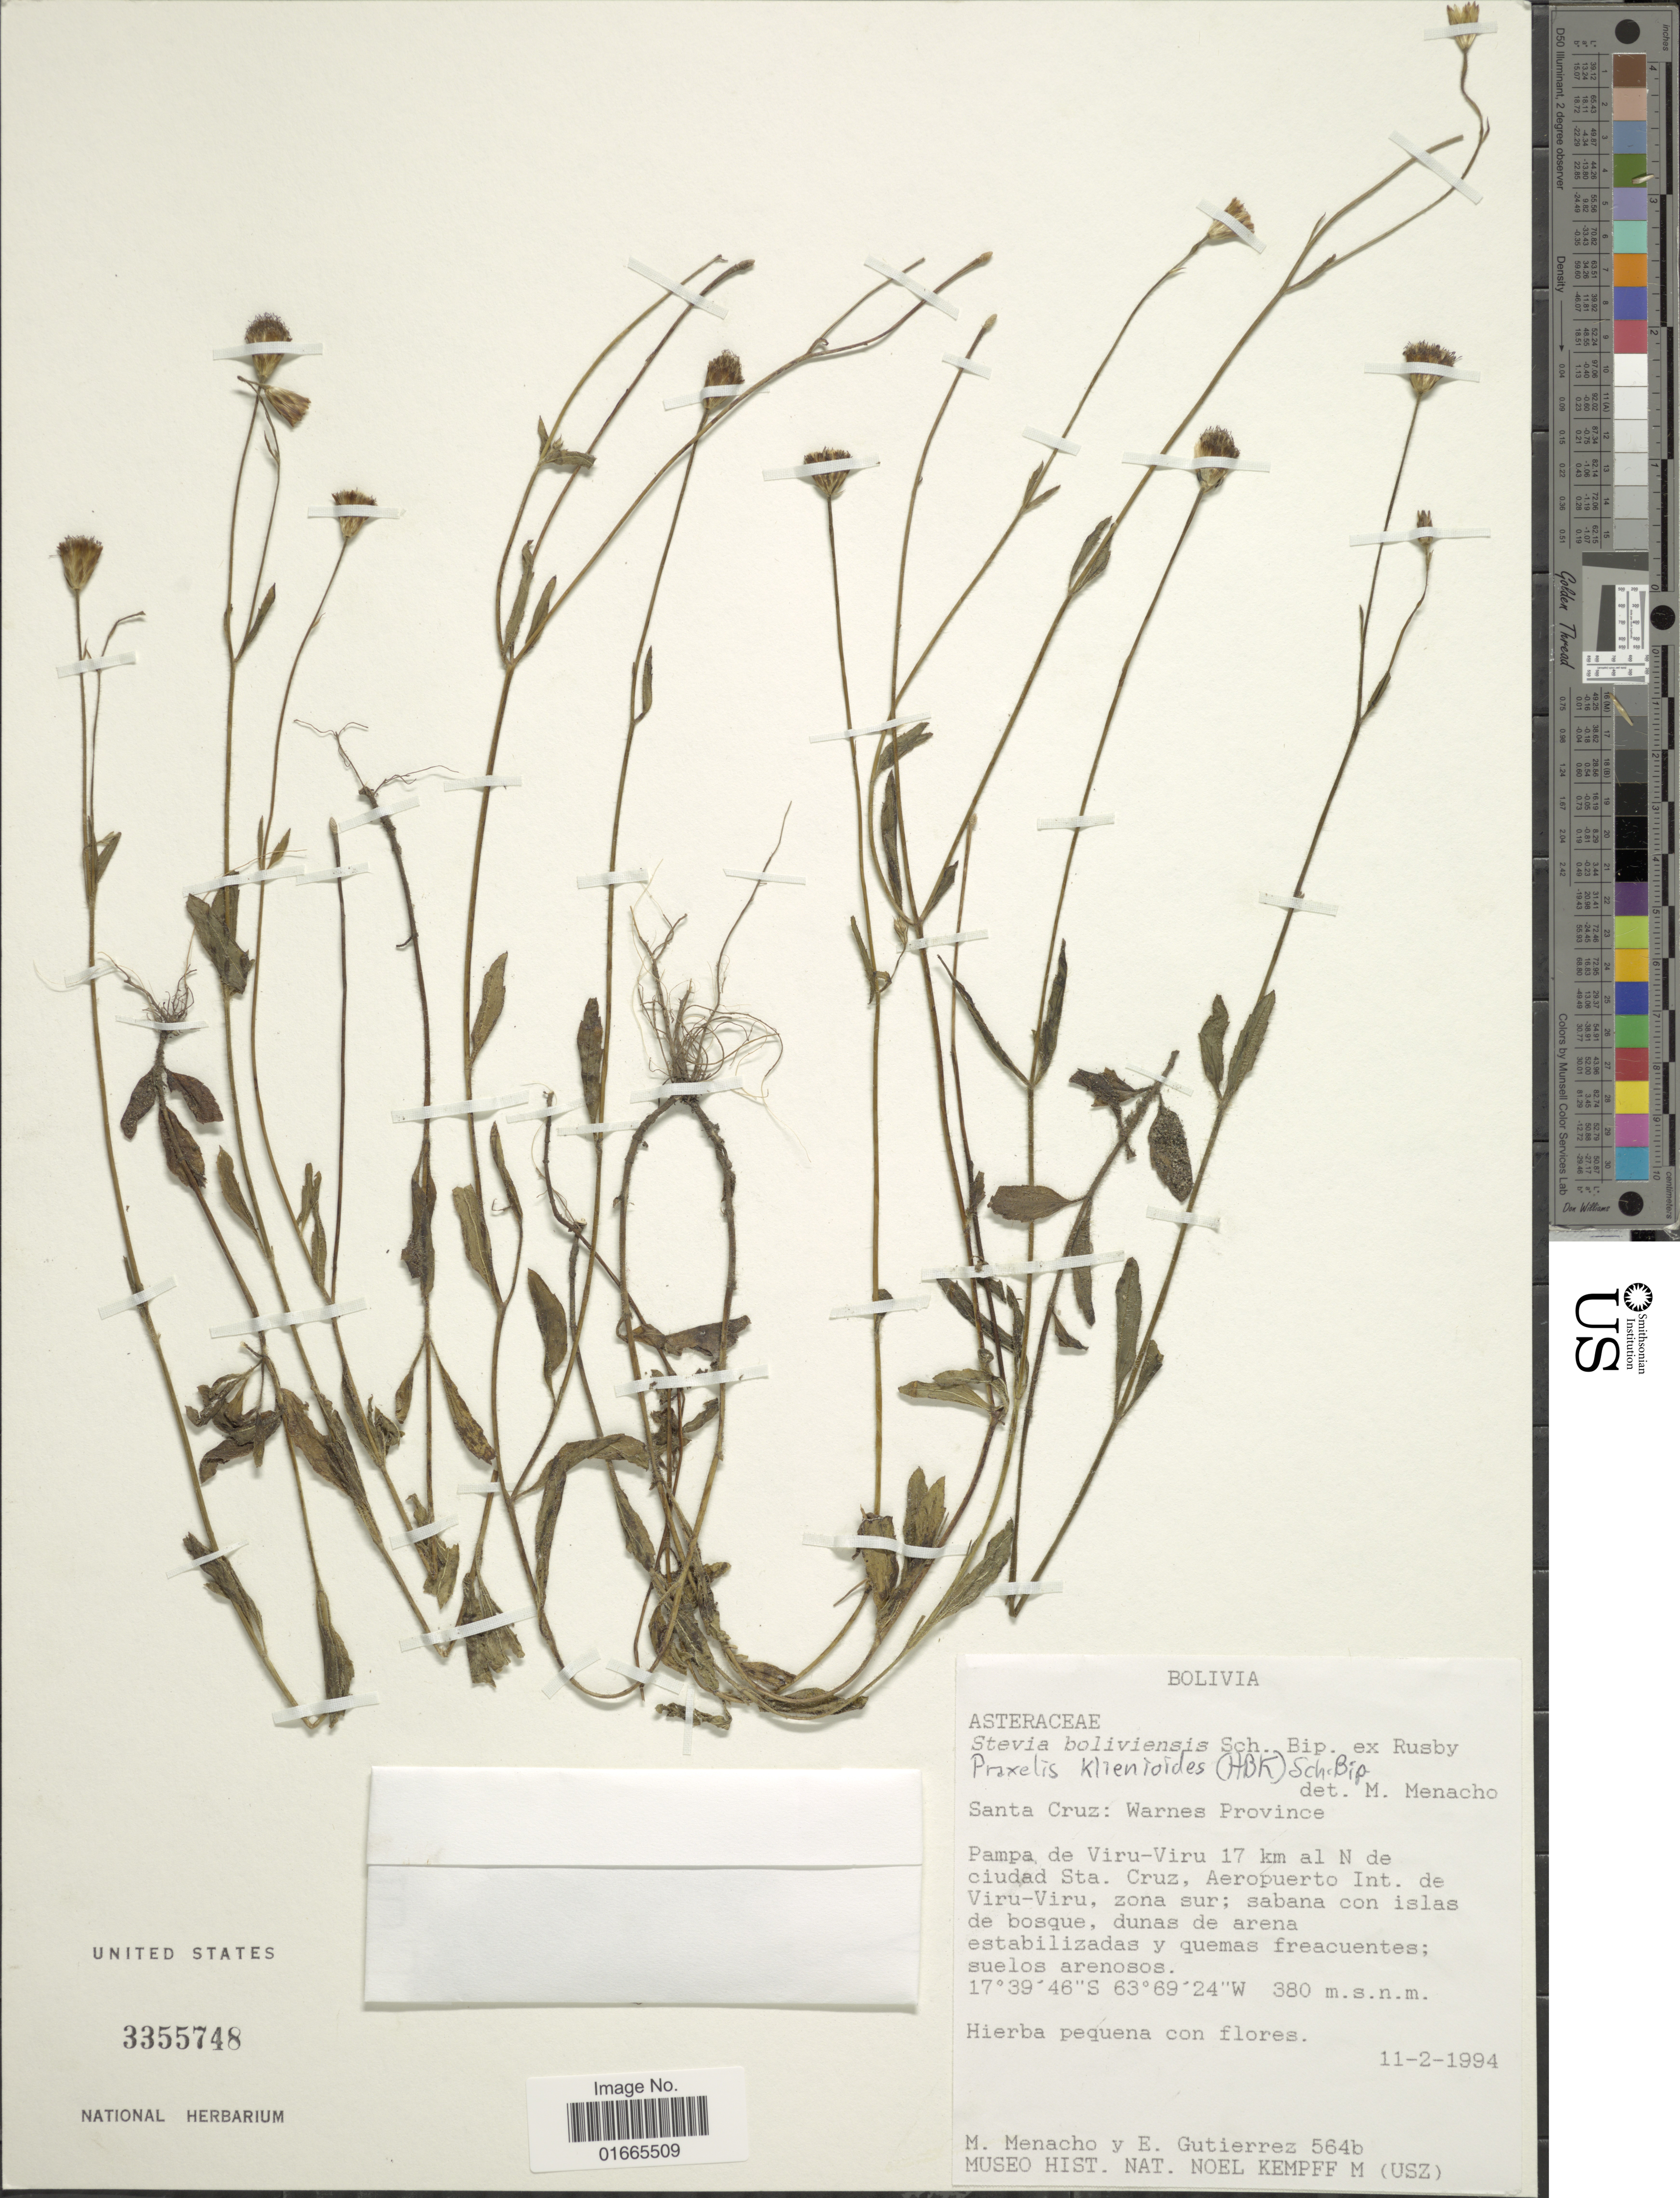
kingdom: Plantae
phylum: Tracheophyta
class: Magnoliopsida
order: Asterales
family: Asteraceae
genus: Praxelis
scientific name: Praxelis kleinioides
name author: (Kunth) Sch. Bip.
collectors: M. Menacho & E. Gutiérrez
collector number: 564b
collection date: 1994-02-11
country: Bolivia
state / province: Santa Cruz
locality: Santa Cruz: Warnes Province, Pampa de Viru-Viru 17 km al N de ciudad Sta. Cruz. Aeropuerto Int. de Viru-Viru, zona sur: sabana con islas de bosque.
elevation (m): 380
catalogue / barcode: US 3355748